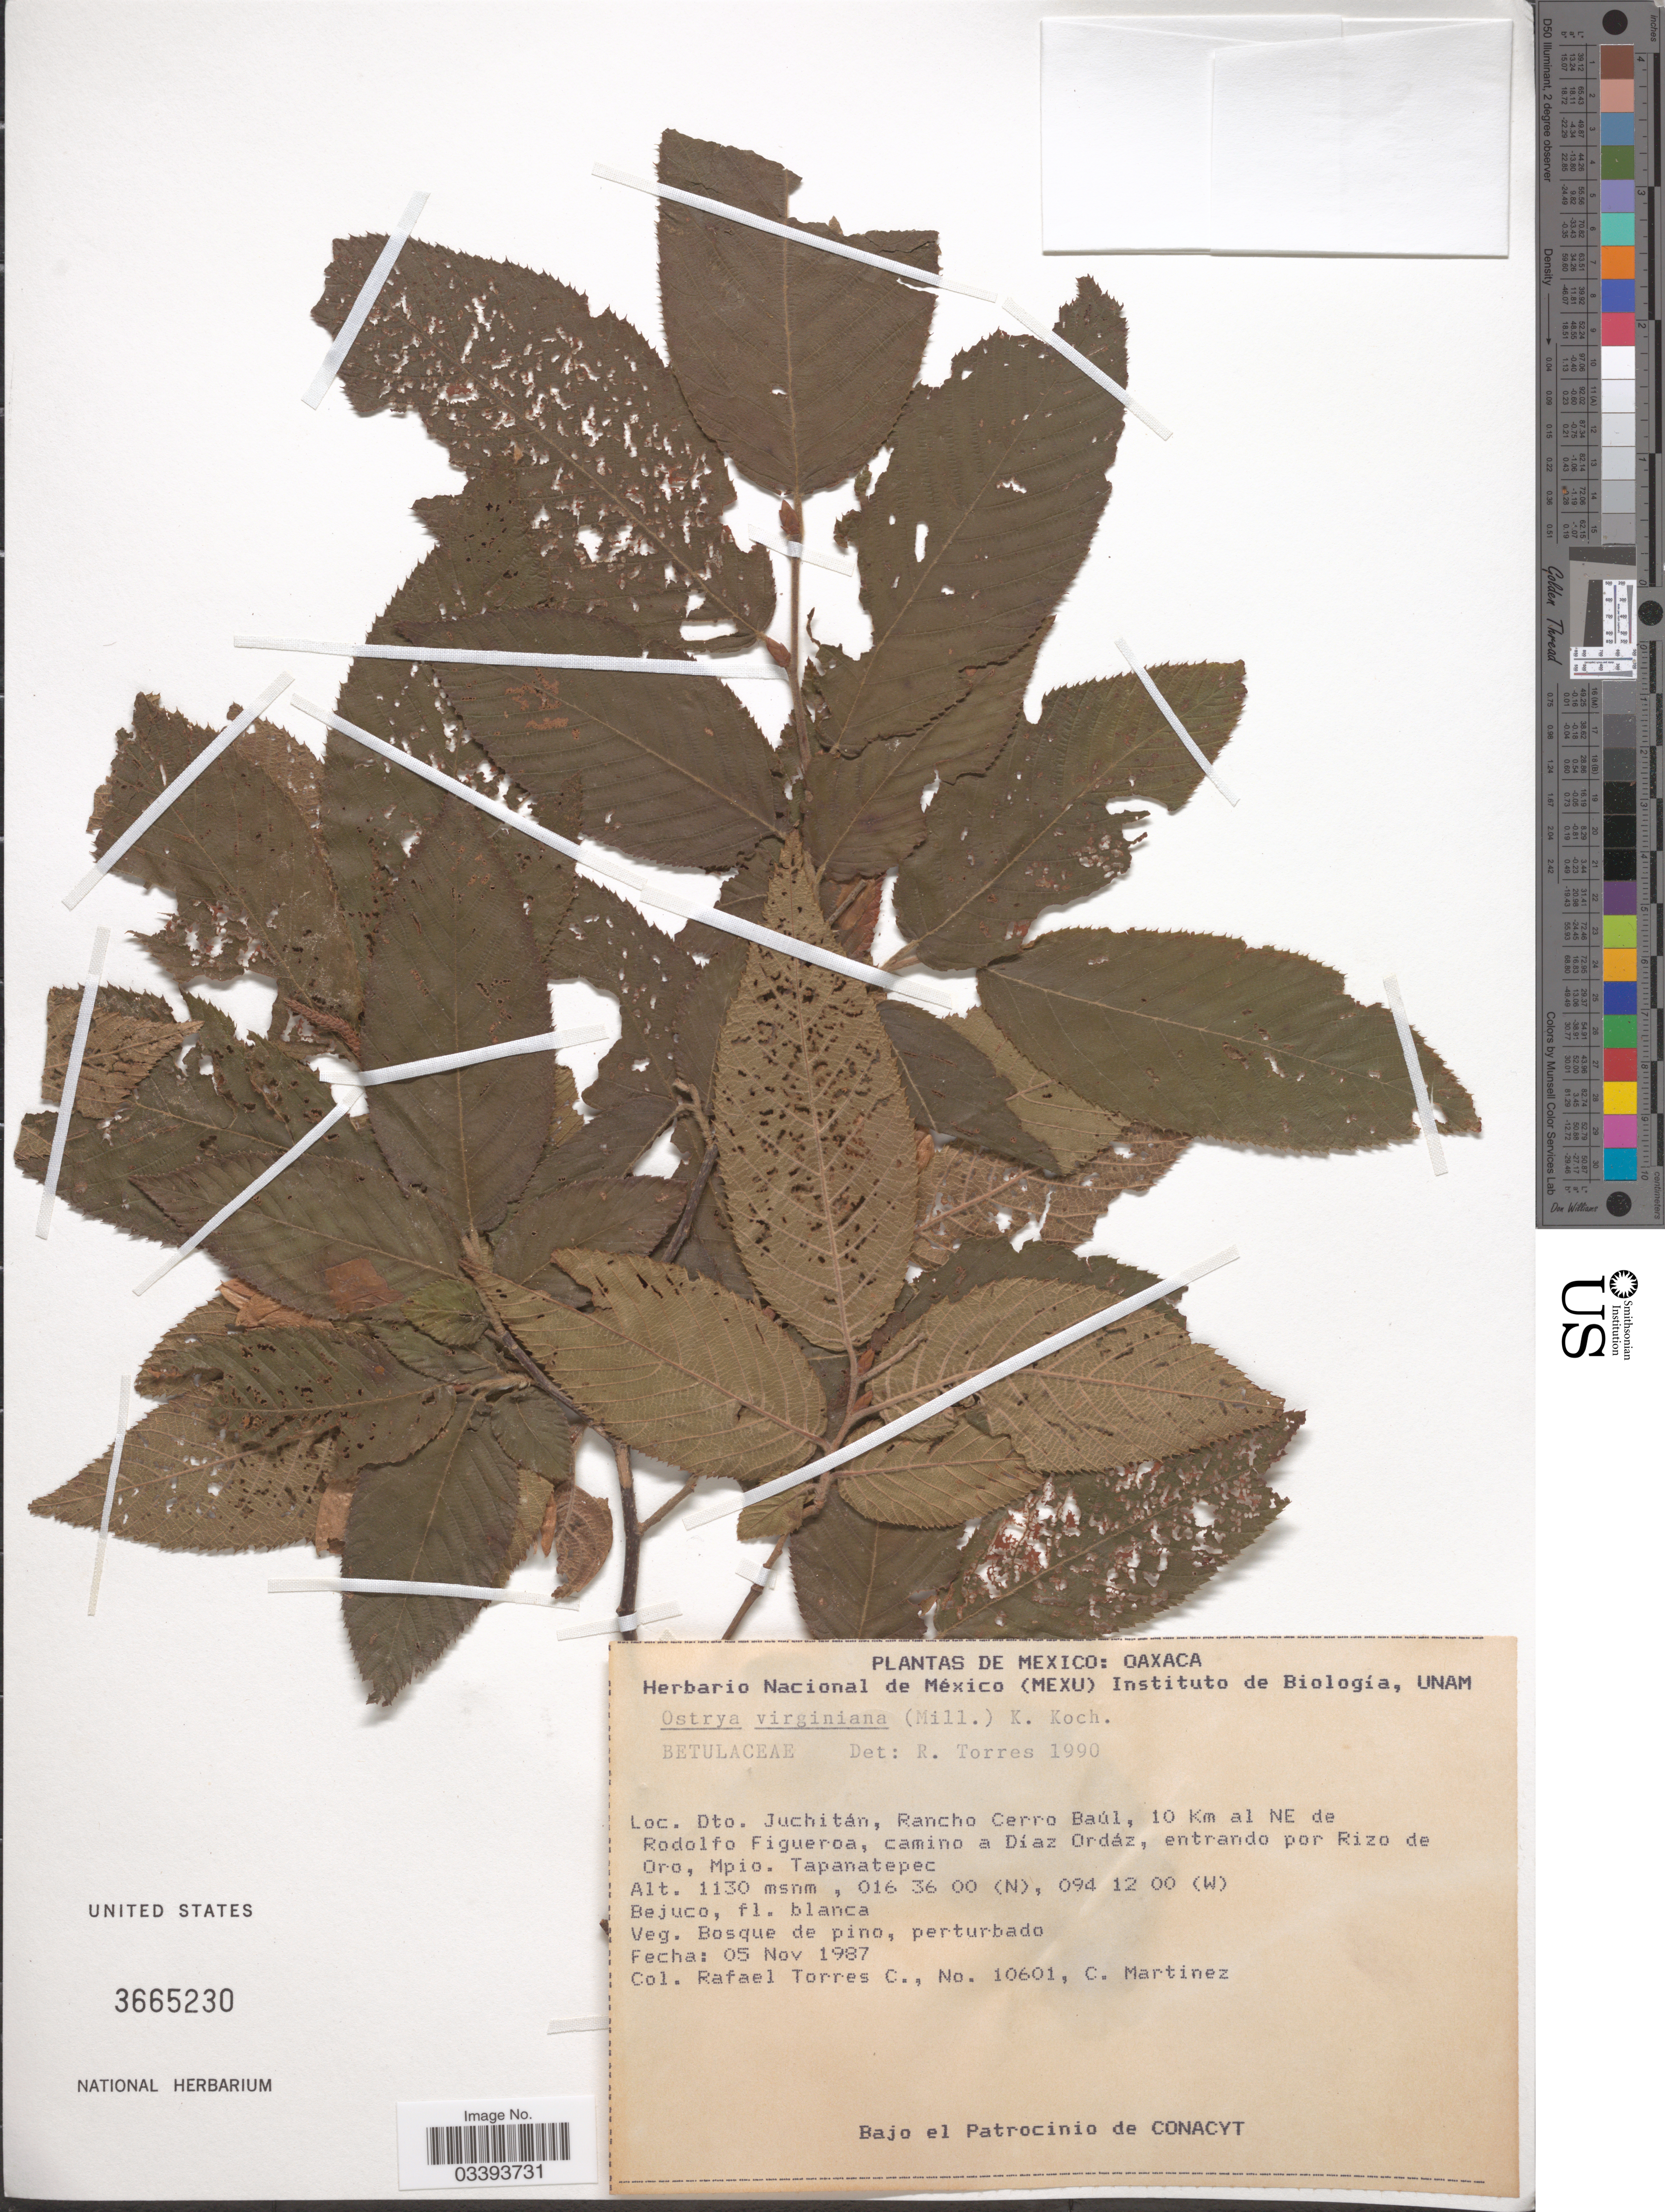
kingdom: Plantae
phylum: Tracheophyta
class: Magnoliopsida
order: Fagales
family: Betulaceae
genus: Ostrya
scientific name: Ostrya virginiana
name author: (Mill.) K. Koch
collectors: R. Torres C. & C. Martínez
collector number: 10601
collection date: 1987-11-05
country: Mexico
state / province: Oaxaca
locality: Dto. Juchitán, Rancho Cerro Baúl, 10 Km al NE de Rodolfo Figueroa, camino a Diáz Ordáz, entrando por Rizo de Oro, Mpio. Tapanatepec.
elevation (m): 1130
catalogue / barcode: US 3665230